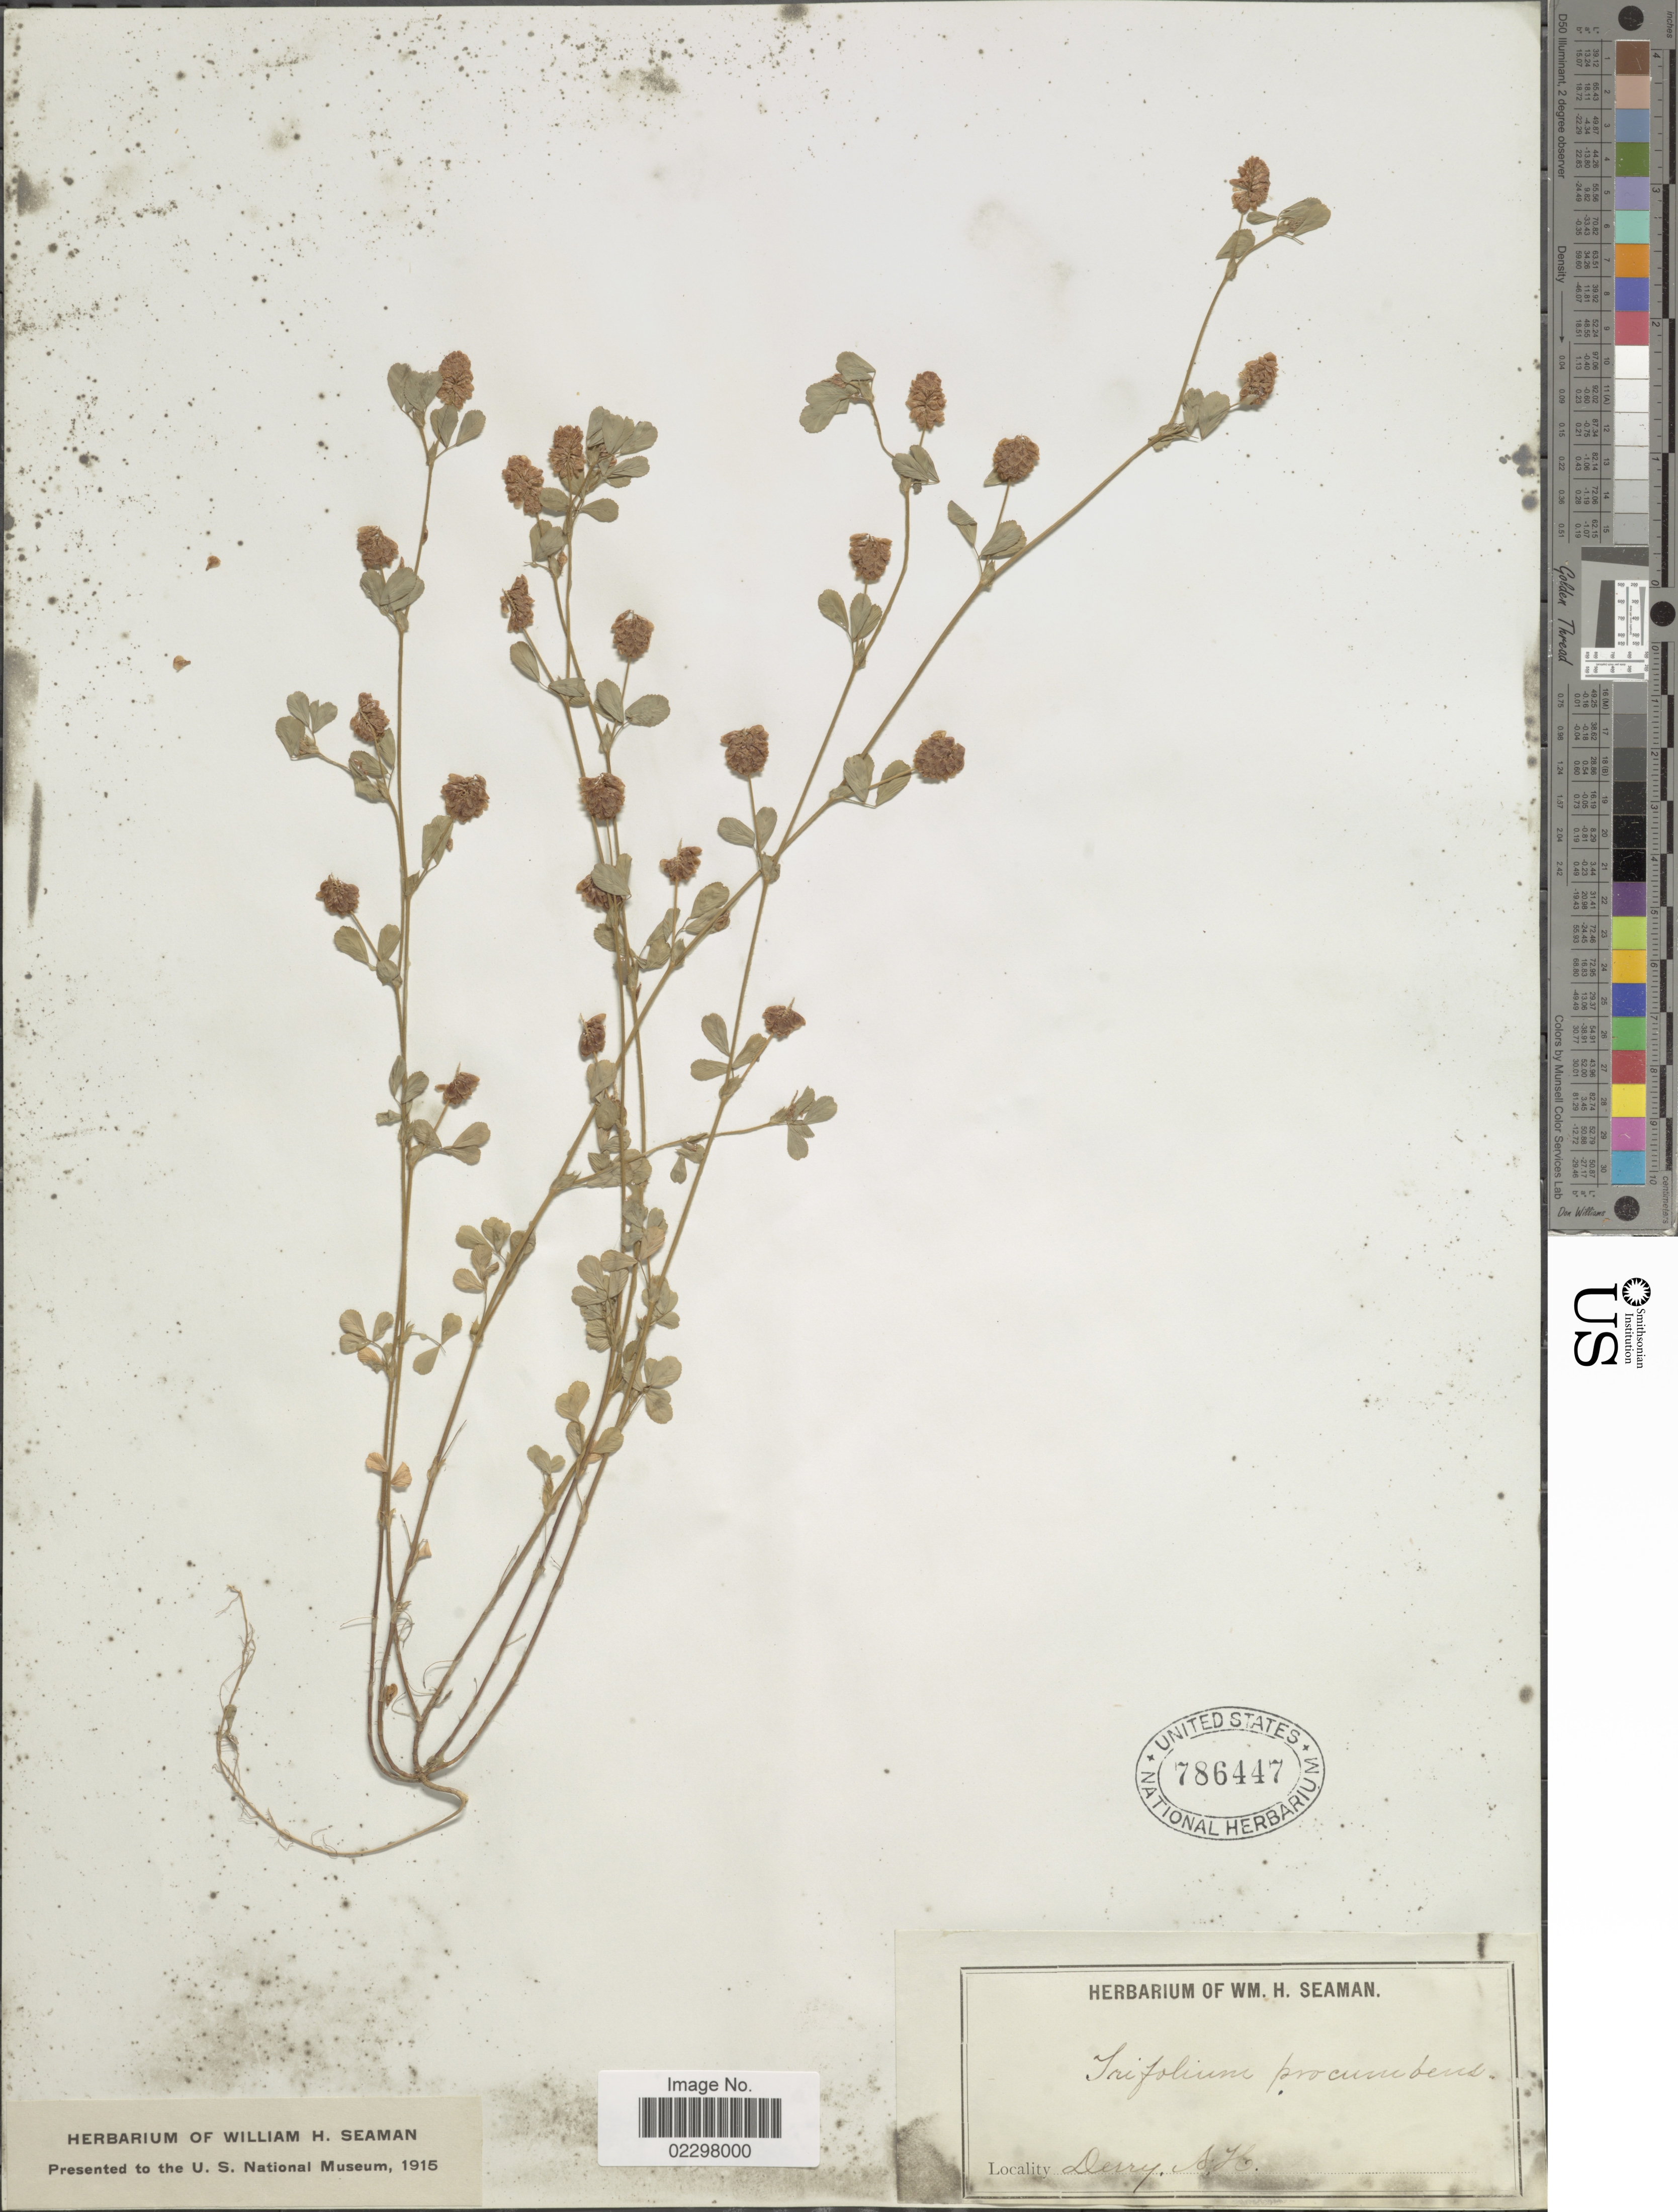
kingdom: Plantae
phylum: Tracheophyta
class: Magnoliopsida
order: Fabales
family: Fabaceae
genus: Trifolium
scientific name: Trifolium procumbens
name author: L.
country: United States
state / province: New Hampshire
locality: Derry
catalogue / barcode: US 786447